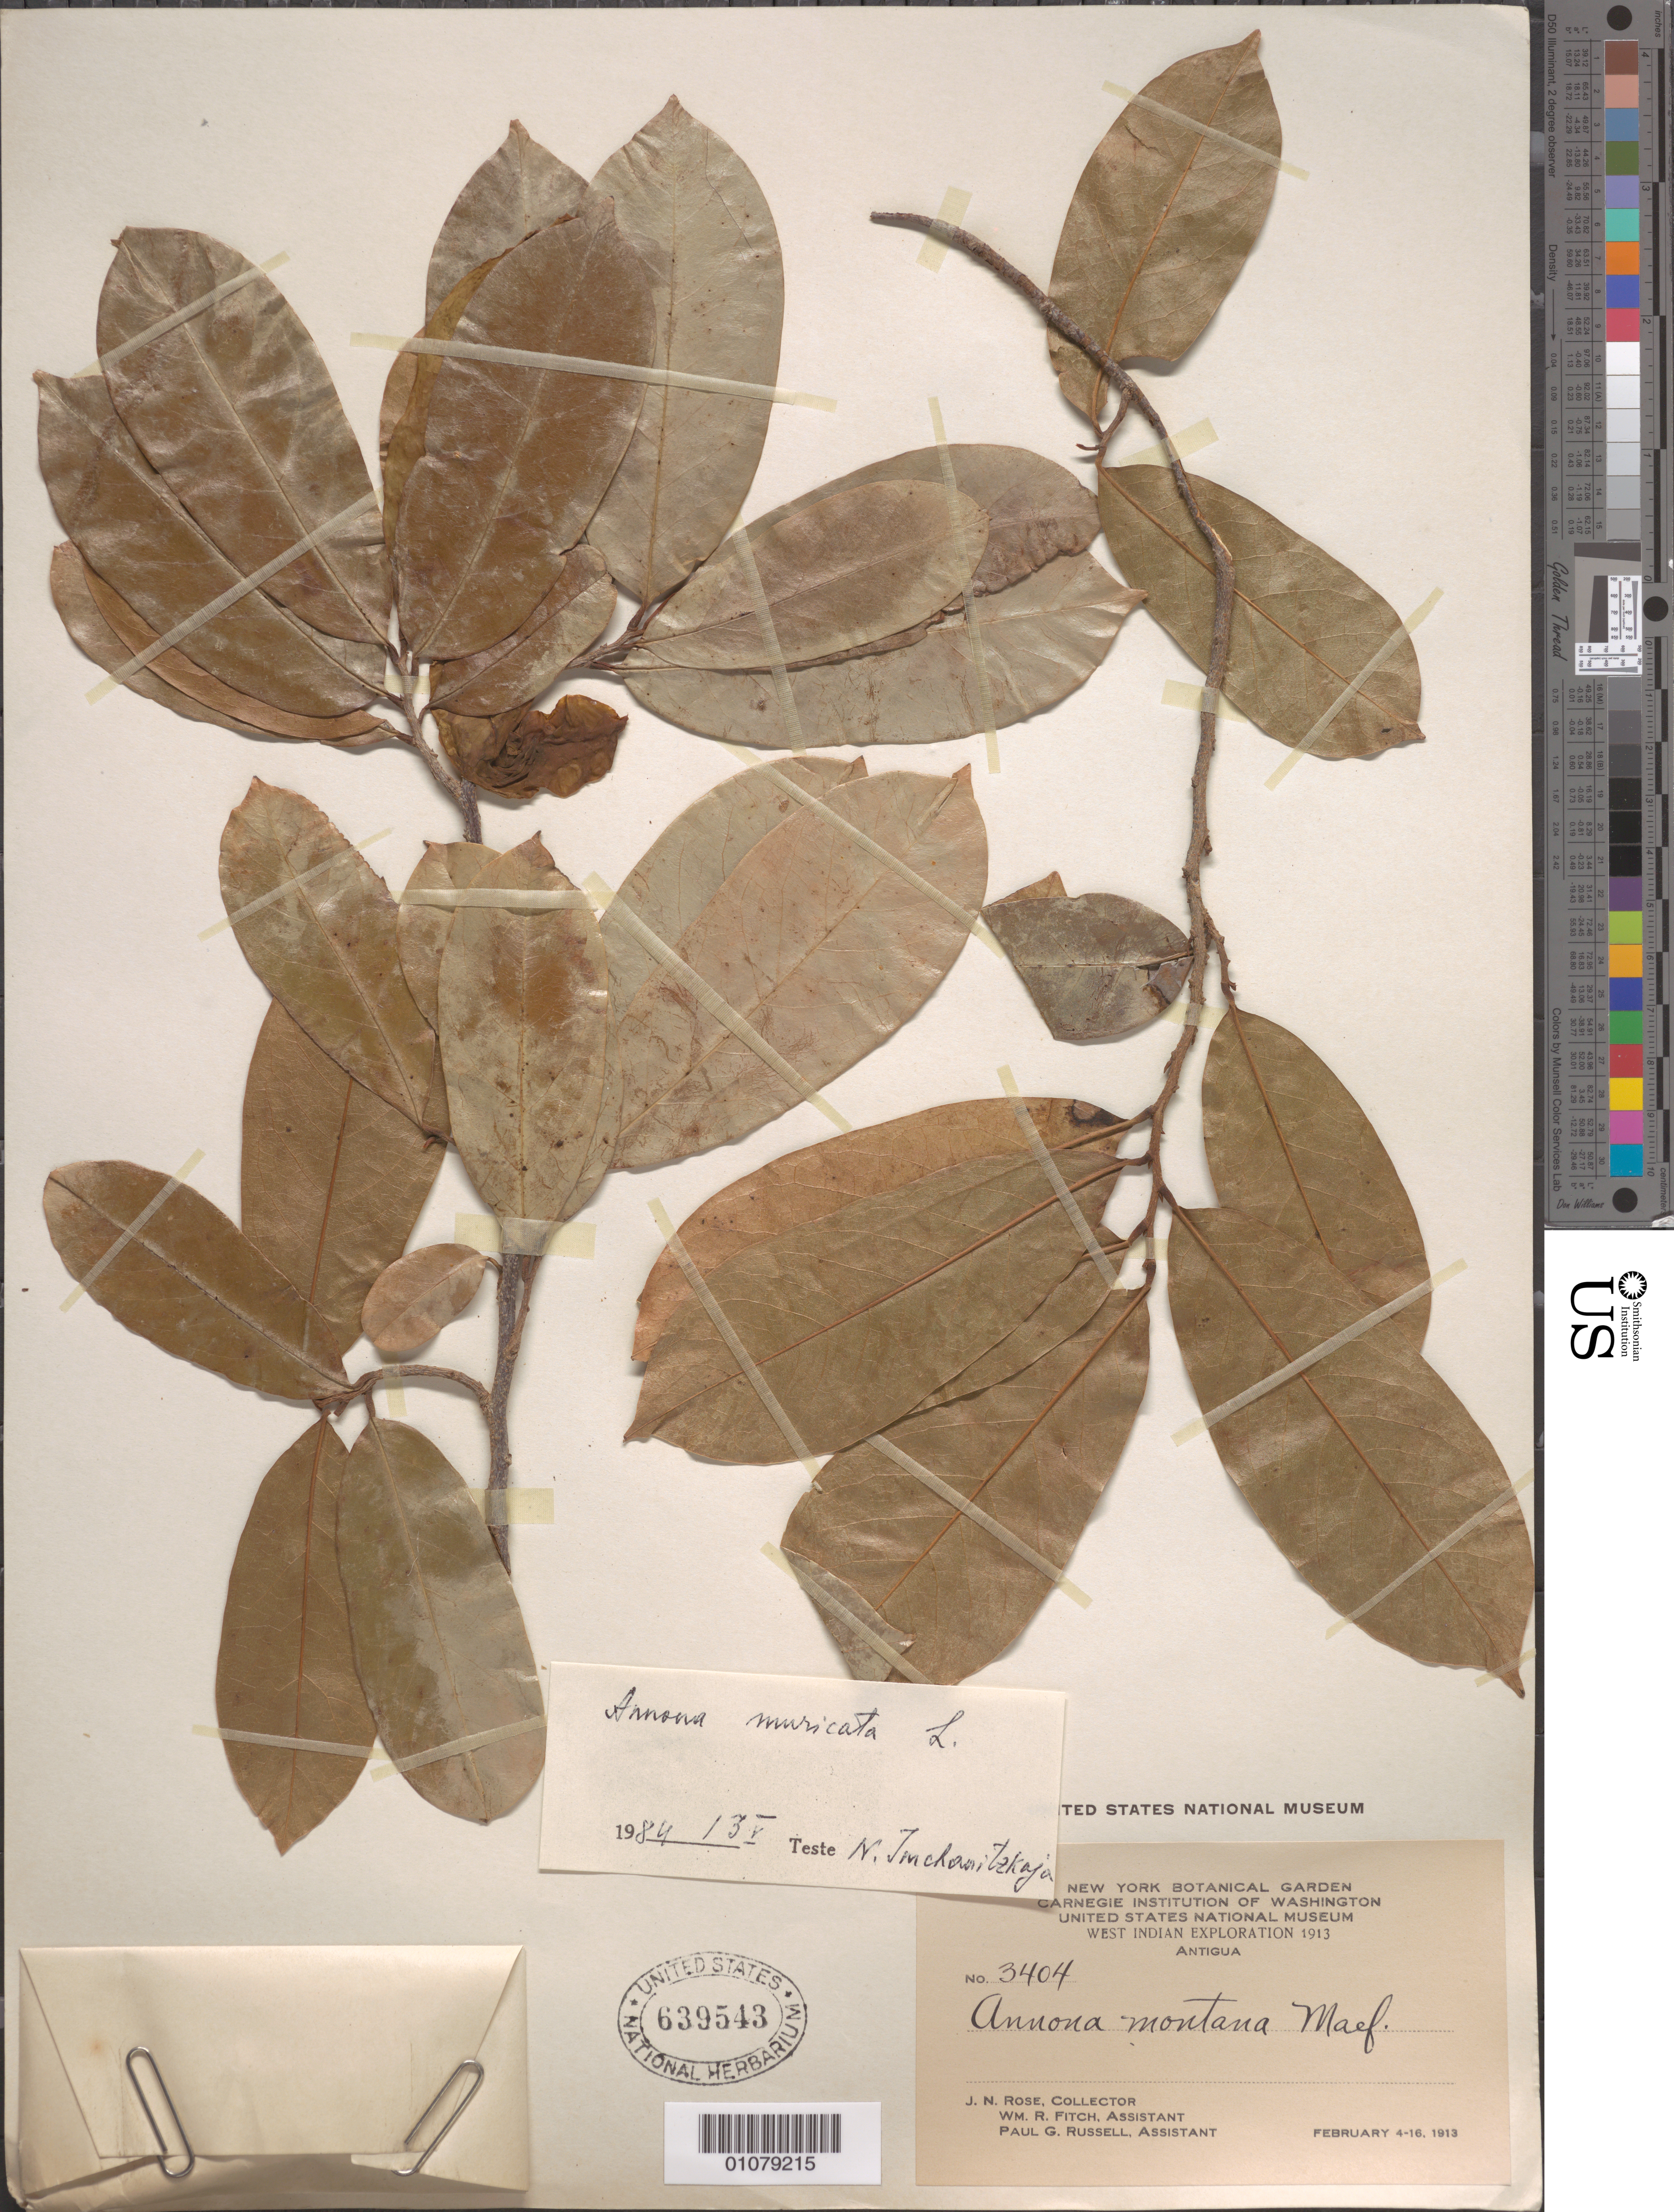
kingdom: Plantae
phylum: Tracheophyta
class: Magnoliopsida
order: Magnoliales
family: Annonaceae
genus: Annona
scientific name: Annona muricata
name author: L.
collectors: J. N. Rose, W. R. Fitch & P. G. Russell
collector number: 3404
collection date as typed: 04 Feb 1913 to 16 Feb 1913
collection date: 1913-02-04/1913-02-16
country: Antigua and Barbuda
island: Antigua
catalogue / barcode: US 639543